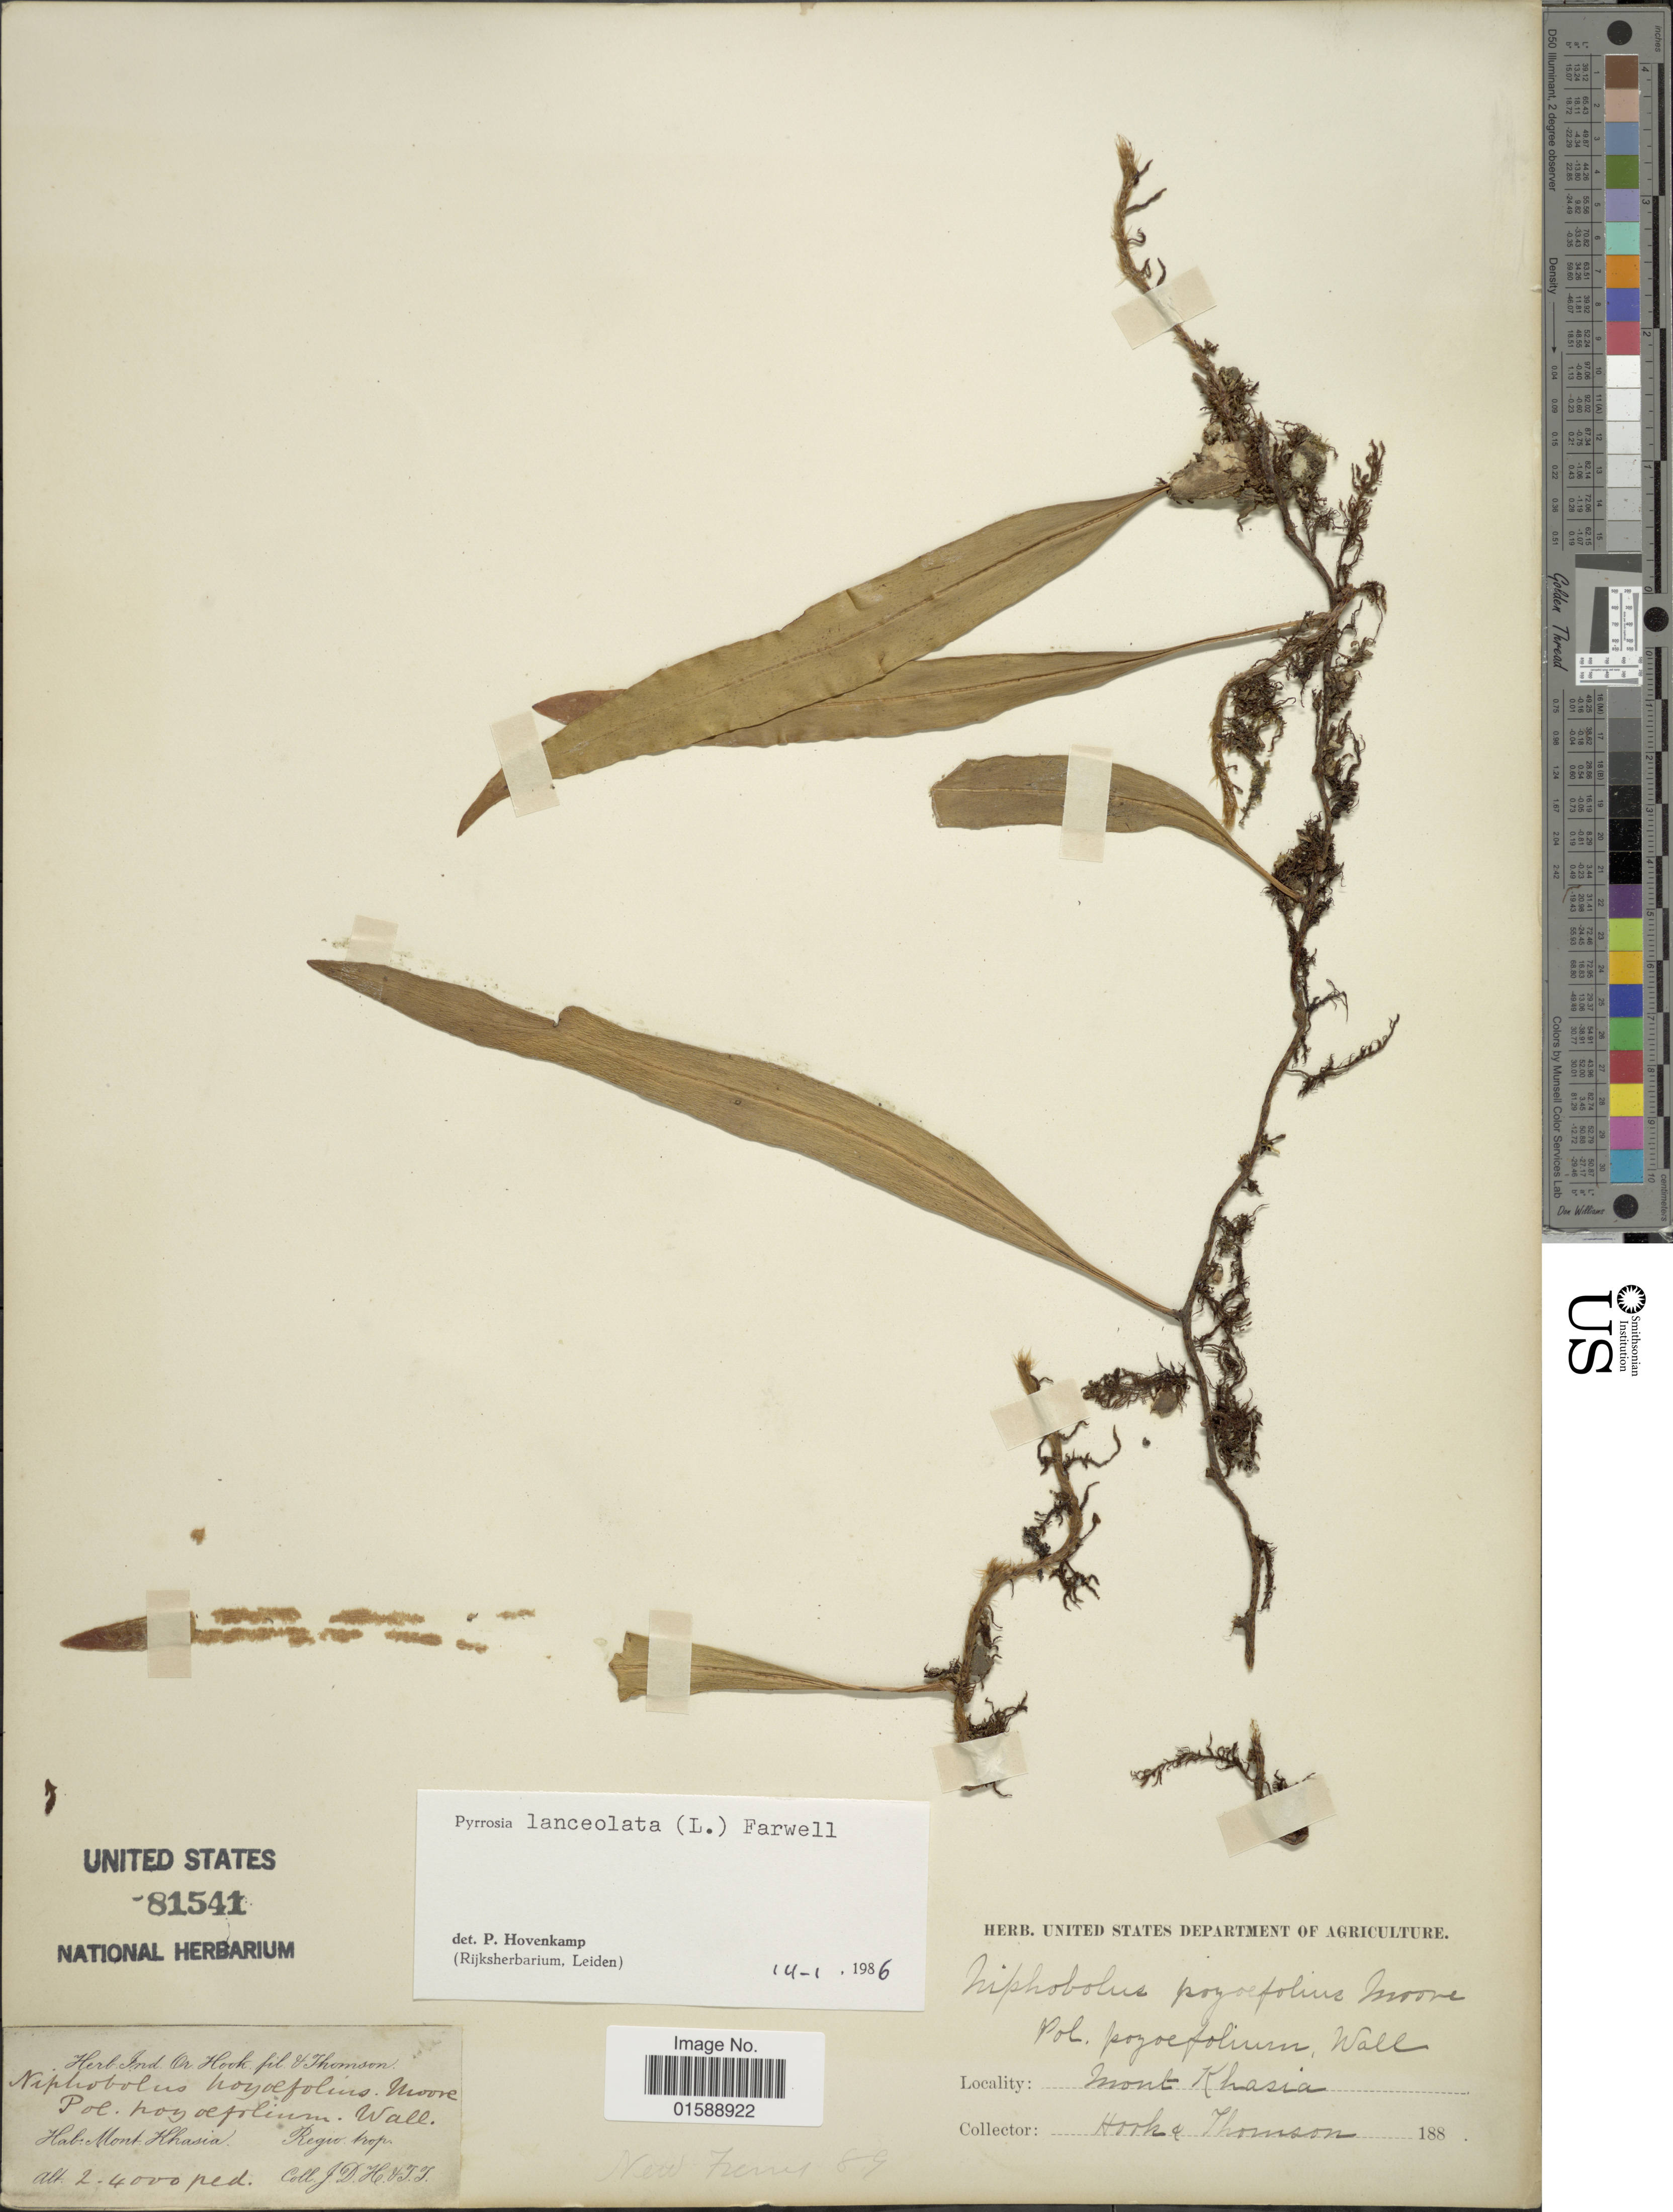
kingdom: Plantae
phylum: Tracheophyta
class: Polypodiopsida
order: Polypodiales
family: Polypodiaceae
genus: Pyrrosia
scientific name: Pyrrosia lanceolata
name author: (L.) Farw.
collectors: J. D. Hooker & T. Thomson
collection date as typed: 188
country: India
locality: Mont Khasia. Regio trop.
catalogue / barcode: US 81541